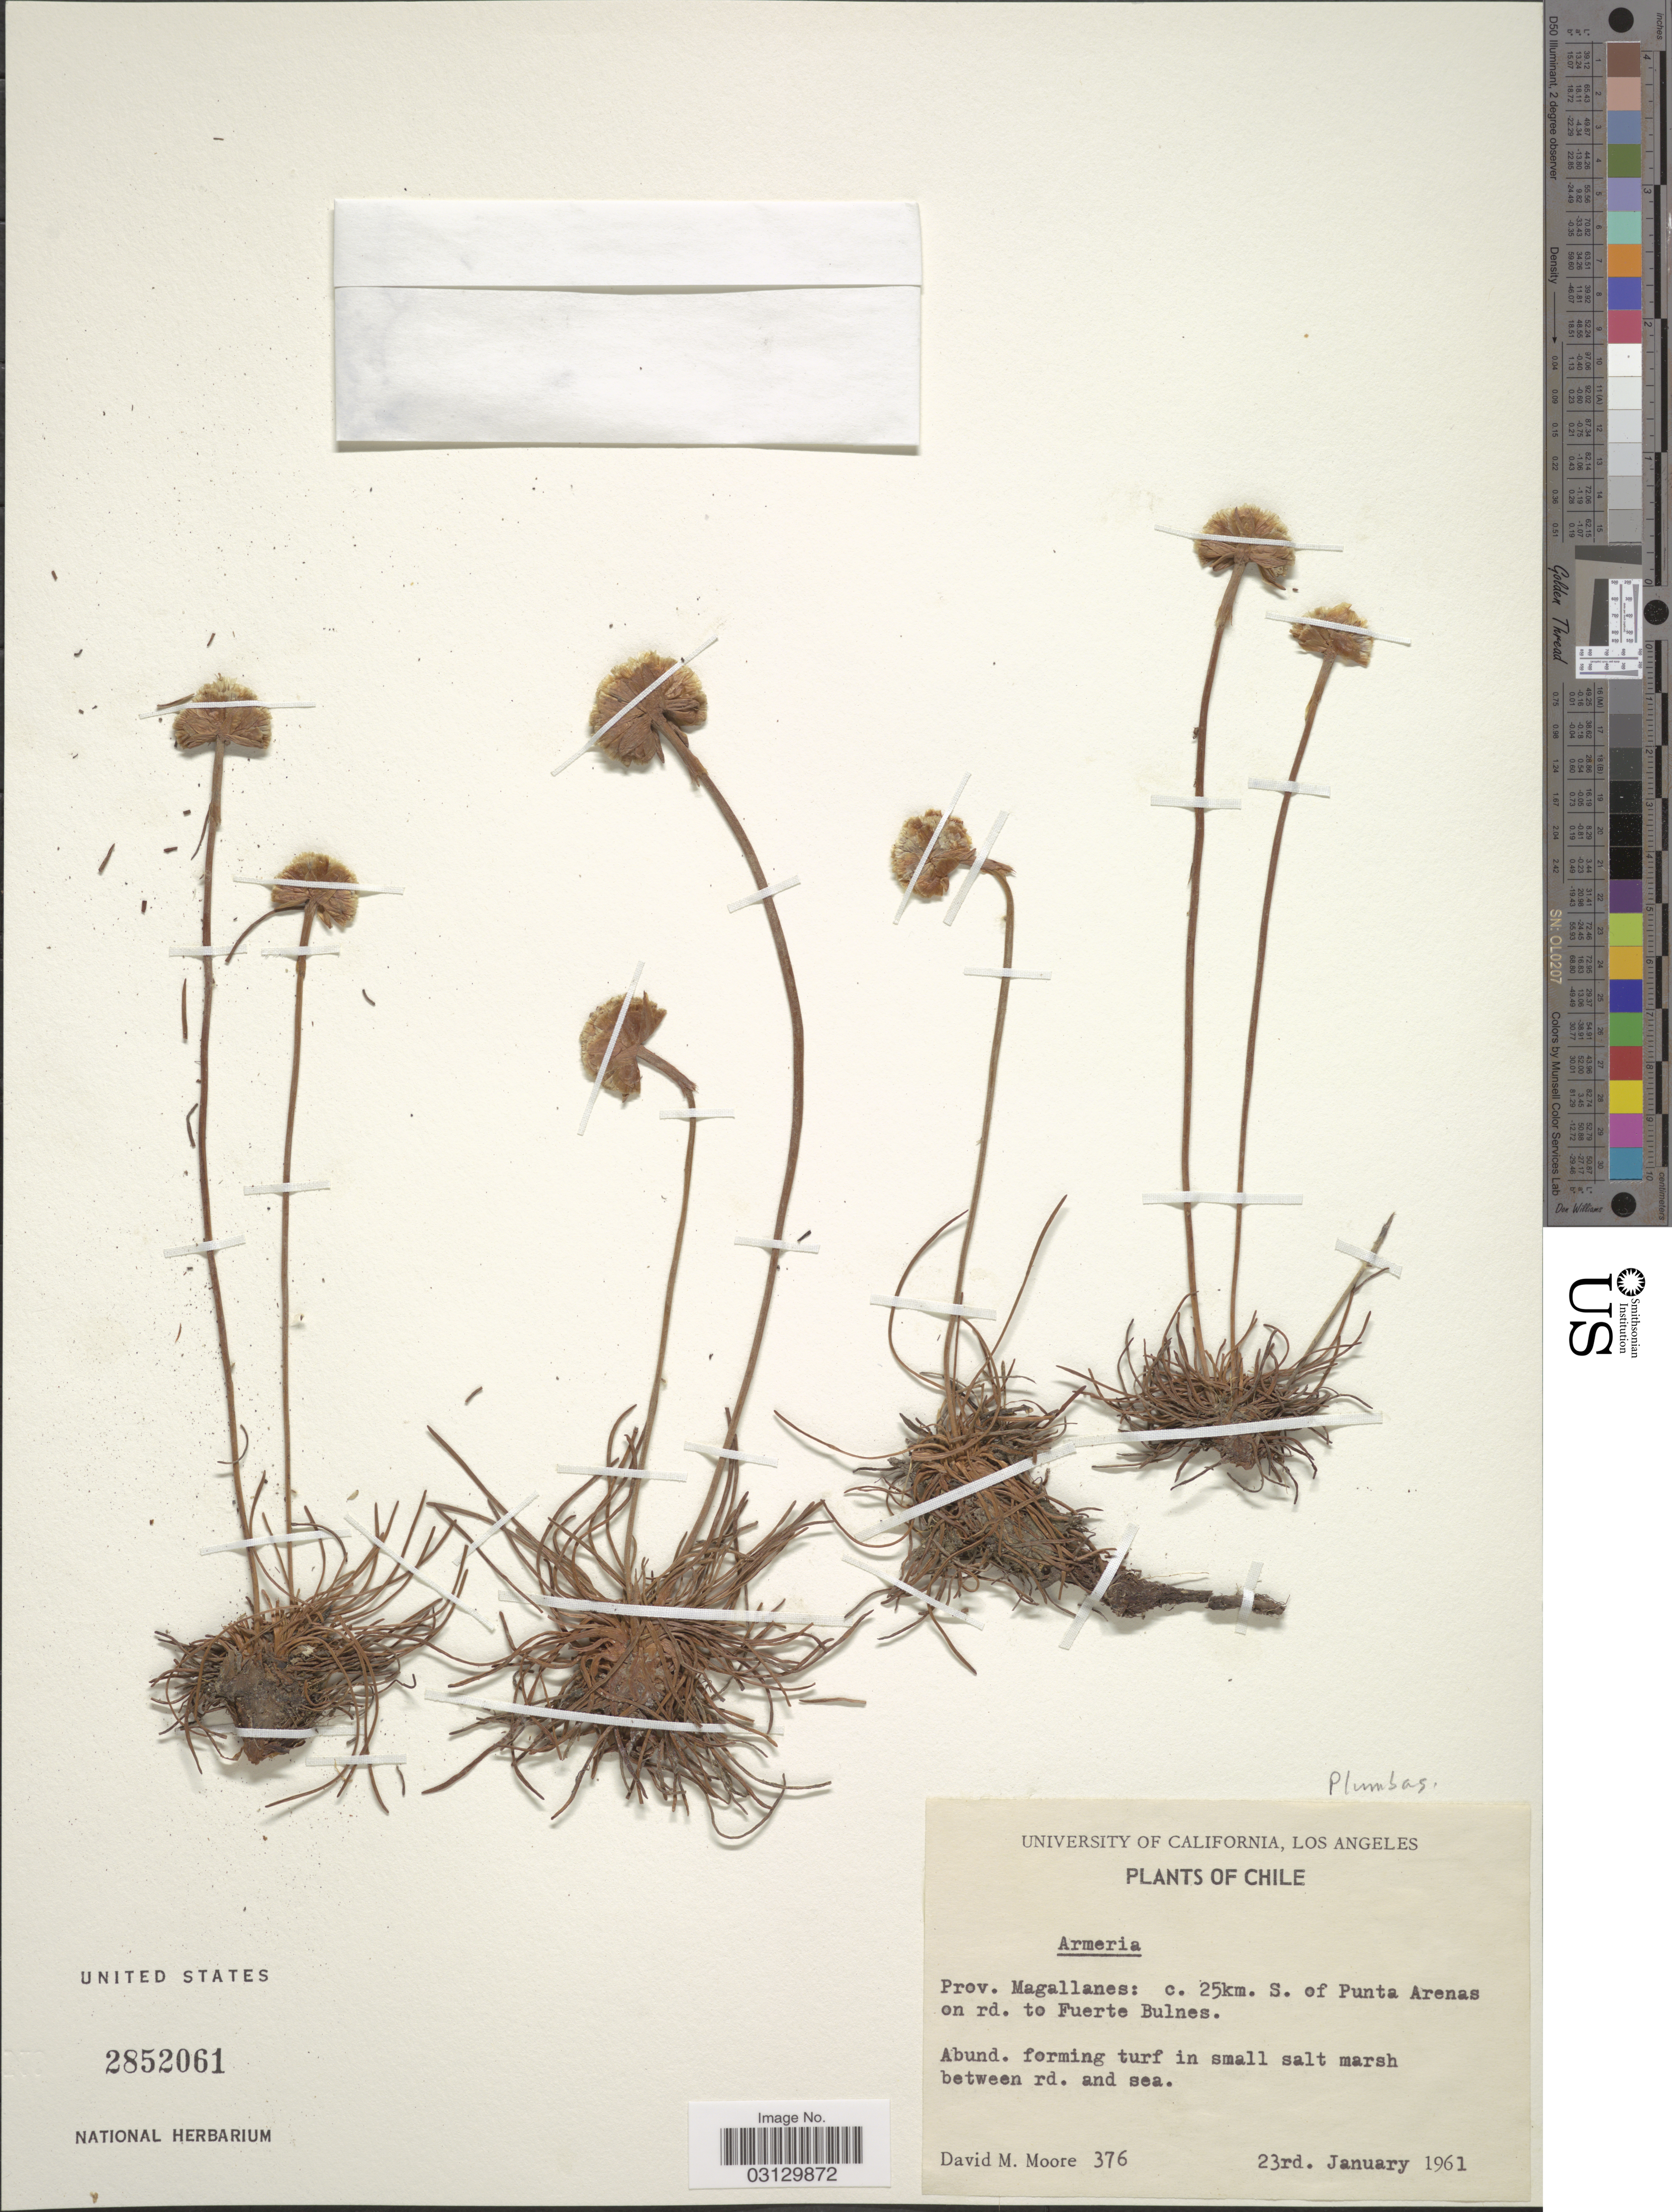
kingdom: Plantae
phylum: Tracheophyta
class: Magnoliopsida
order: Caryophyllales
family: Plumbaginaceae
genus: Armeria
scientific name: Armeria maritima subsp. andina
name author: (Poepp. ex Boiss.) D.M. Moore & H.O. Yates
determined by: Strong, M. T., (US), Smithsonian Institution - National Museum of Natural History (UNITED STATES)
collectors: D. Moore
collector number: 376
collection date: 1961-01-23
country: Chile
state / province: Magallanes y de la Antártica Chilena (XII)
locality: Prov. Magallanes: c. 25km. S. of Punta Arenas on rd. to Fuerte Bulnes.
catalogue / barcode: US 2852061